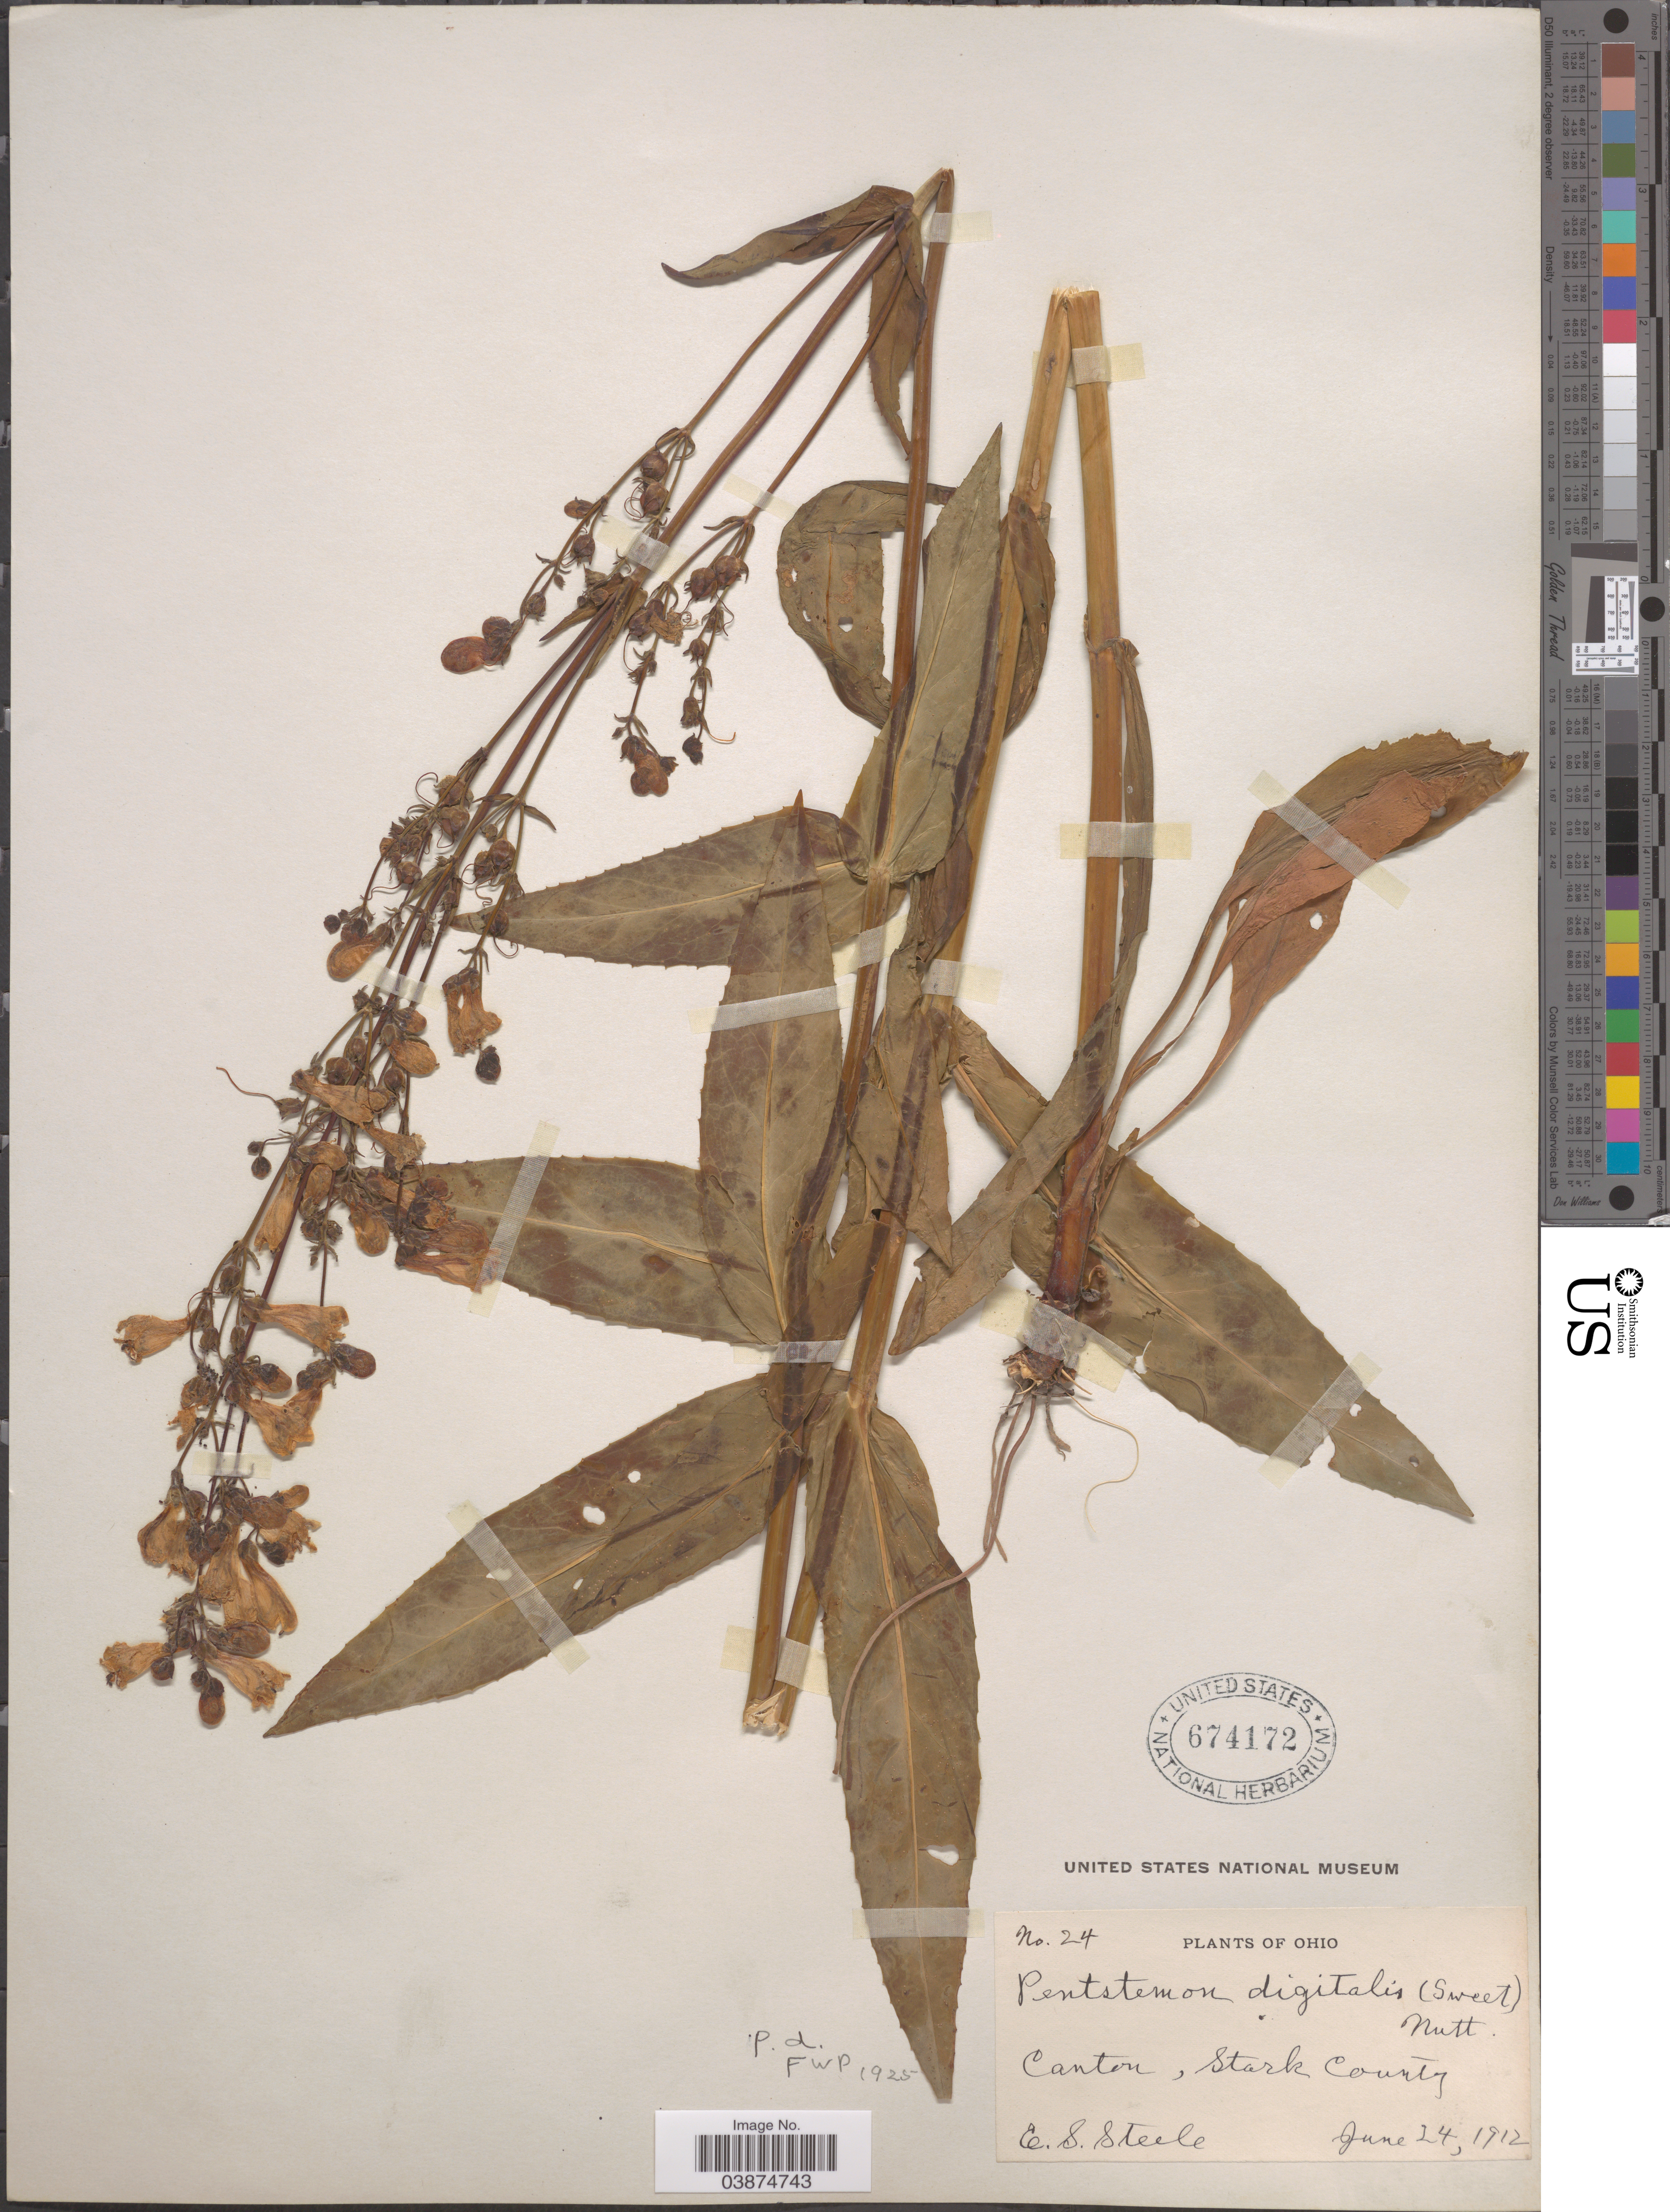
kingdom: Plantae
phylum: Tracheophyta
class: Magnoliopsida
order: Lamiales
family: Plantaginaceae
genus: Penstemon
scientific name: Penstemon digitalis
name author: Nutt. ex Sims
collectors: E. Steele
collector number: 24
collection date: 1912-06-24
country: United States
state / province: Ohio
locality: Canton, Stark County.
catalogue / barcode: US 674172